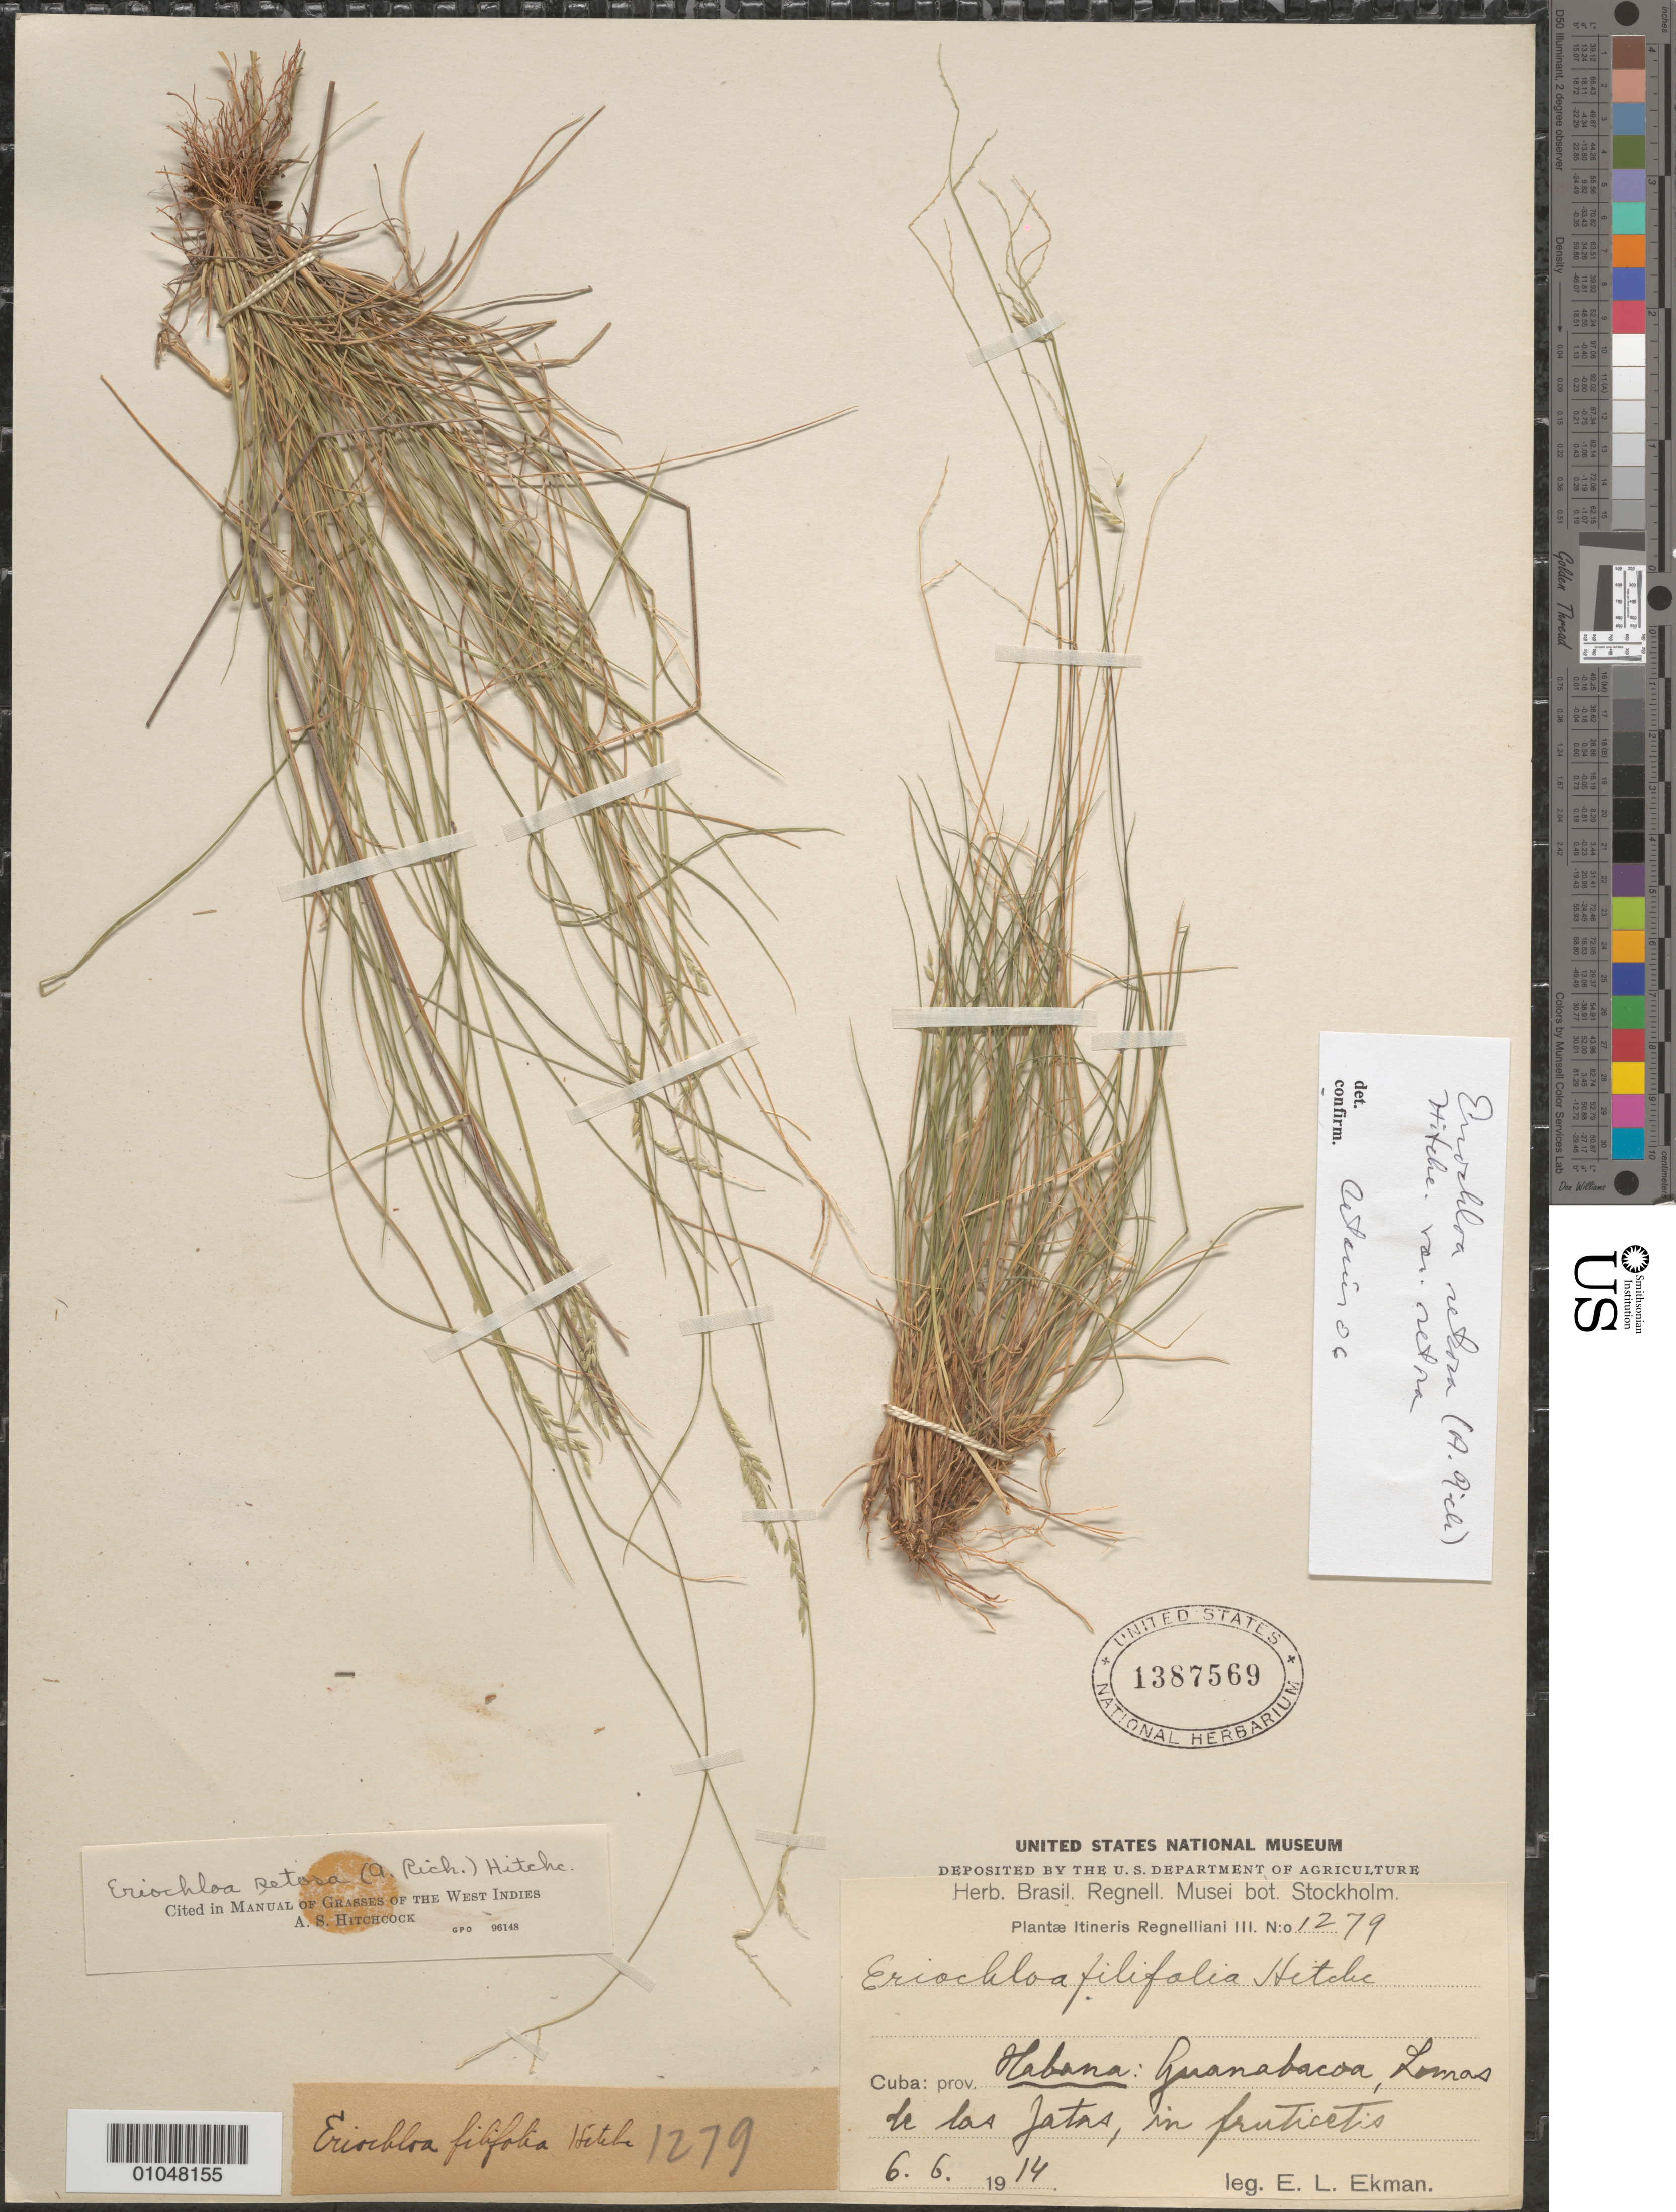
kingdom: Plantae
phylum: Tracheophyta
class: Liliopsida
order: Poales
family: Poaceae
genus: Eriochloa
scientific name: Eriochloa setosa var. setosa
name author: (A. Rich.) Hitchc.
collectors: E. L. Ekman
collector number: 1279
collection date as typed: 06 Jun 1914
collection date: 1914-06-06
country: Cuba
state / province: La Habana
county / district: Municipio Guanabacoa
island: Cuba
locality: Lomas de las Jatas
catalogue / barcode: US 1387569